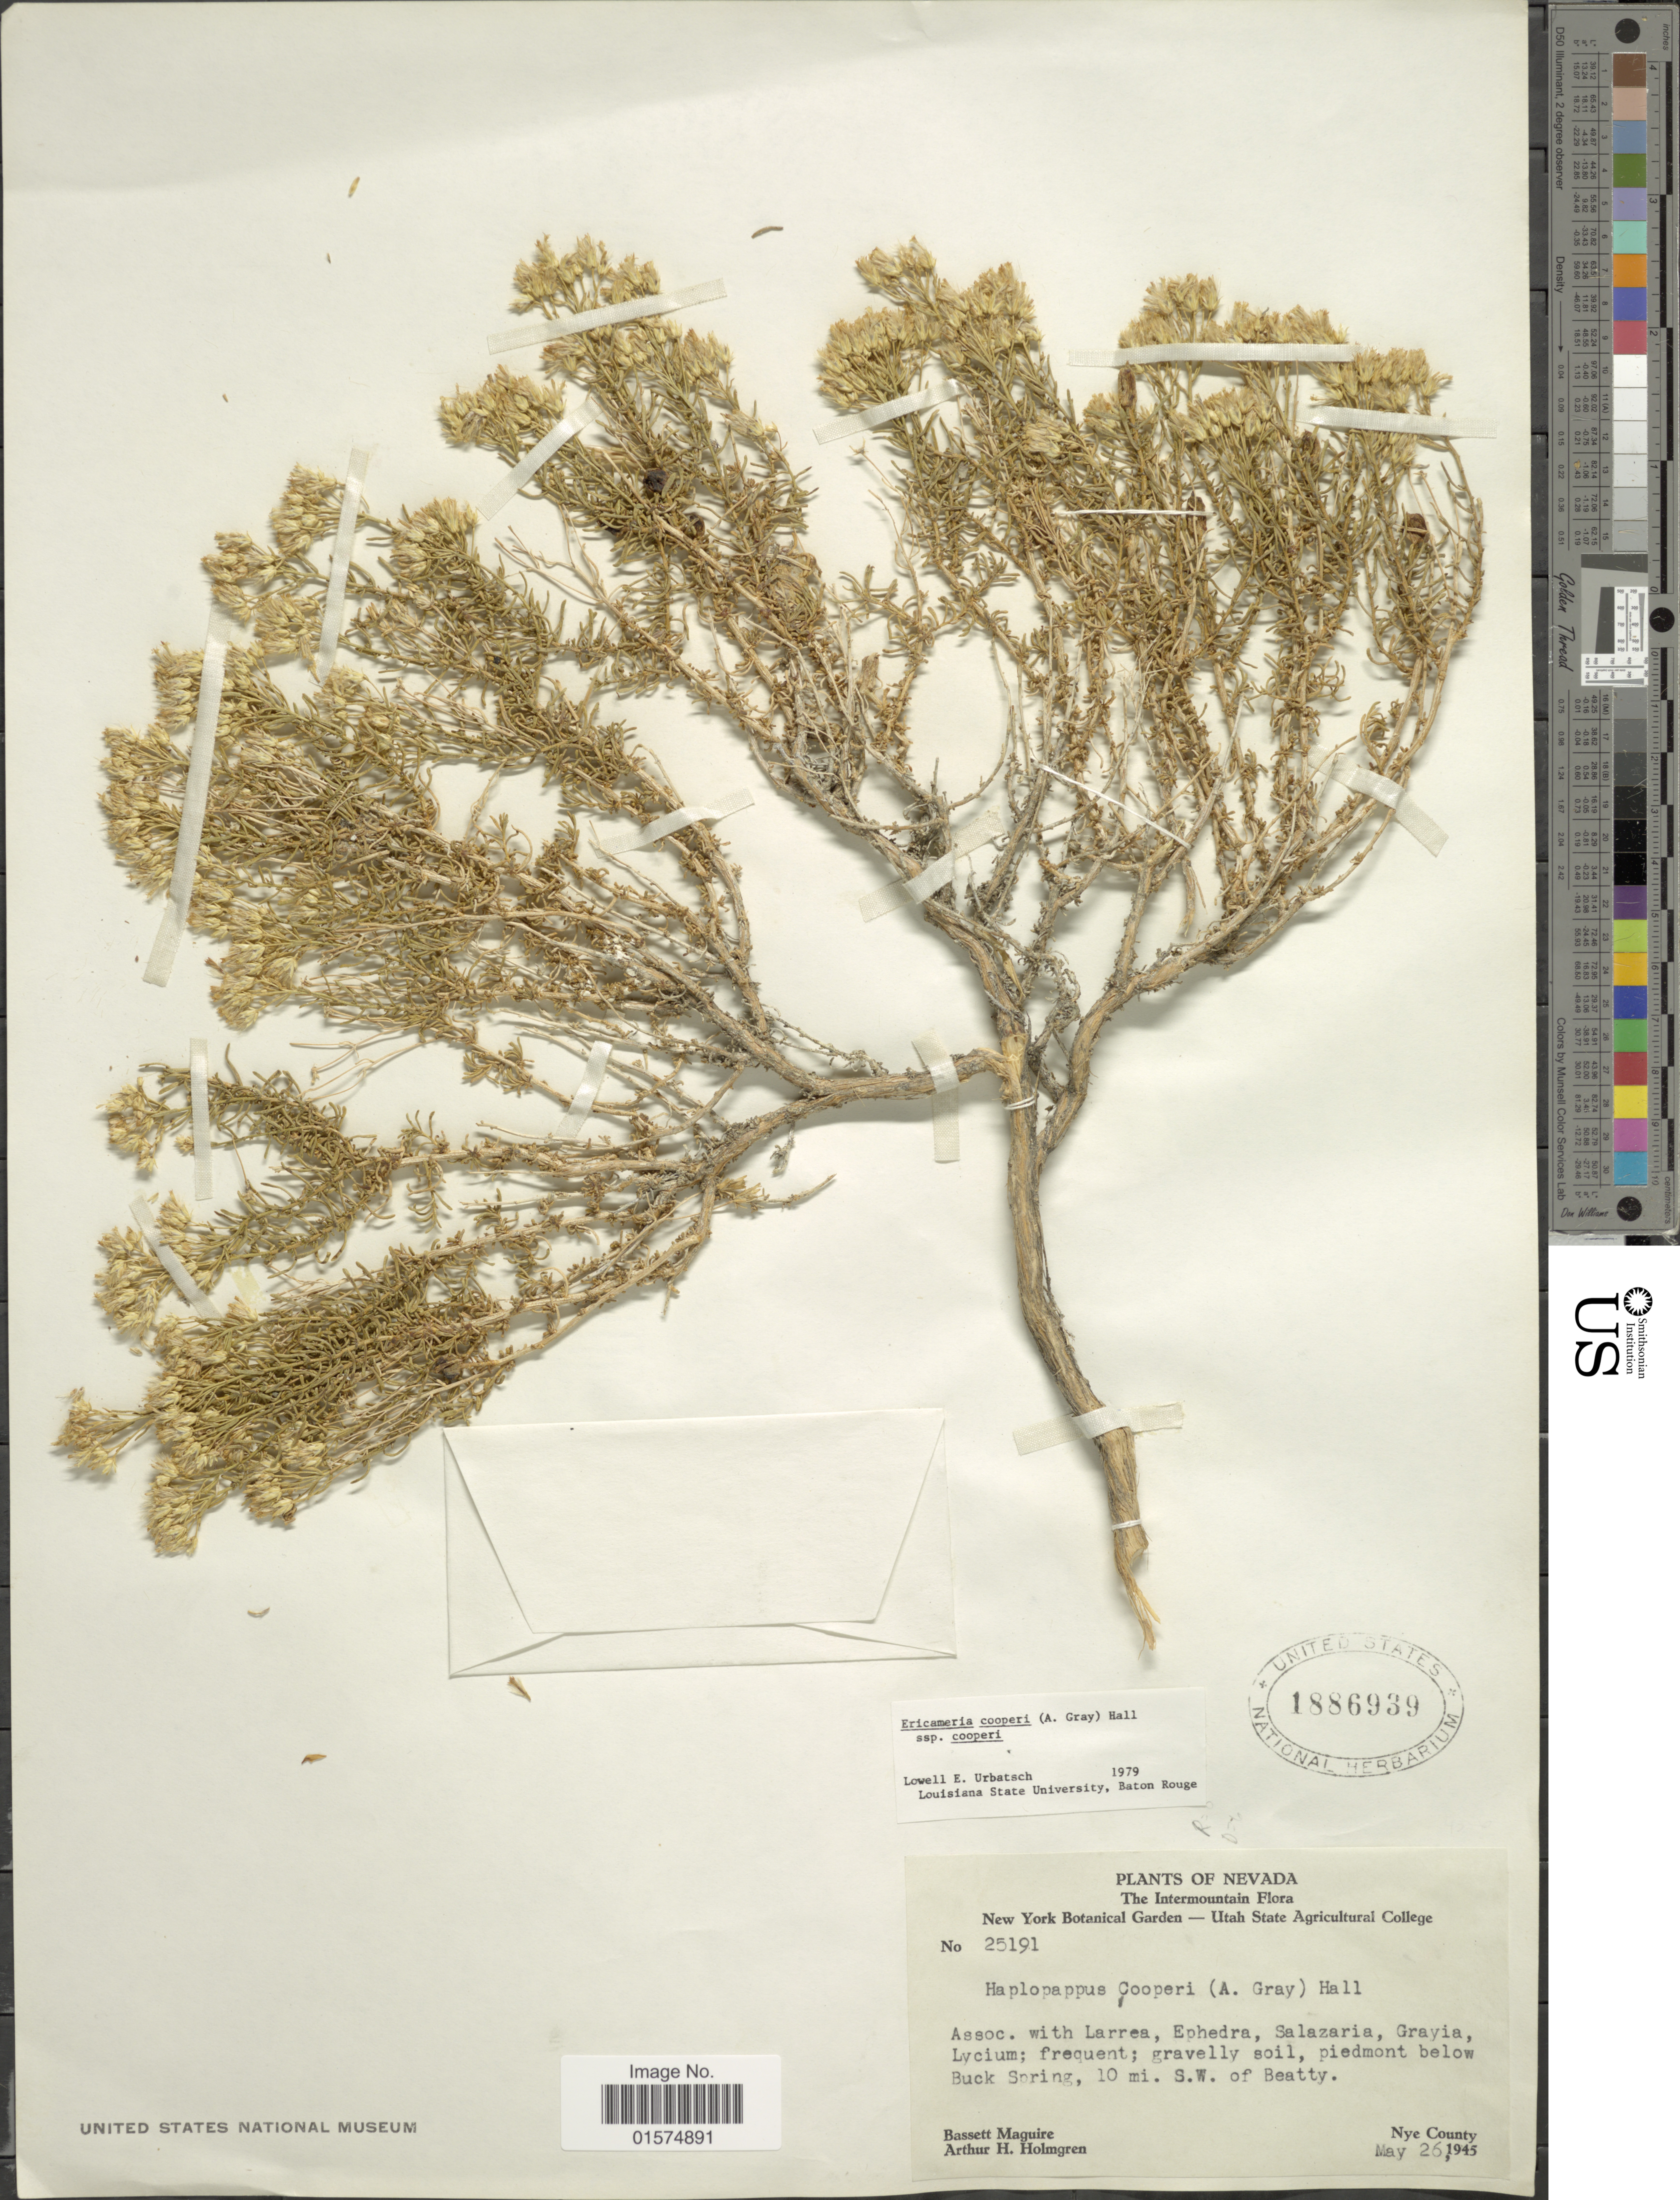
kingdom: Plantae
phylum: Tracheophyta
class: Magnoliopsida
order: Asterales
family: Asteraceae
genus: Ericameria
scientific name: Ericameria cooperi var. cooperi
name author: (A. Gray) Hall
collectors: B. Maguire & A. H. Holmgren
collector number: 25191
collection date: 1945-05-26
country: United States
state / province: Nevada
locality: Intermountain. piedmont below Buck Spring, 10 mi. S. W. of Beatty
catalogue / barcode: US 1886939